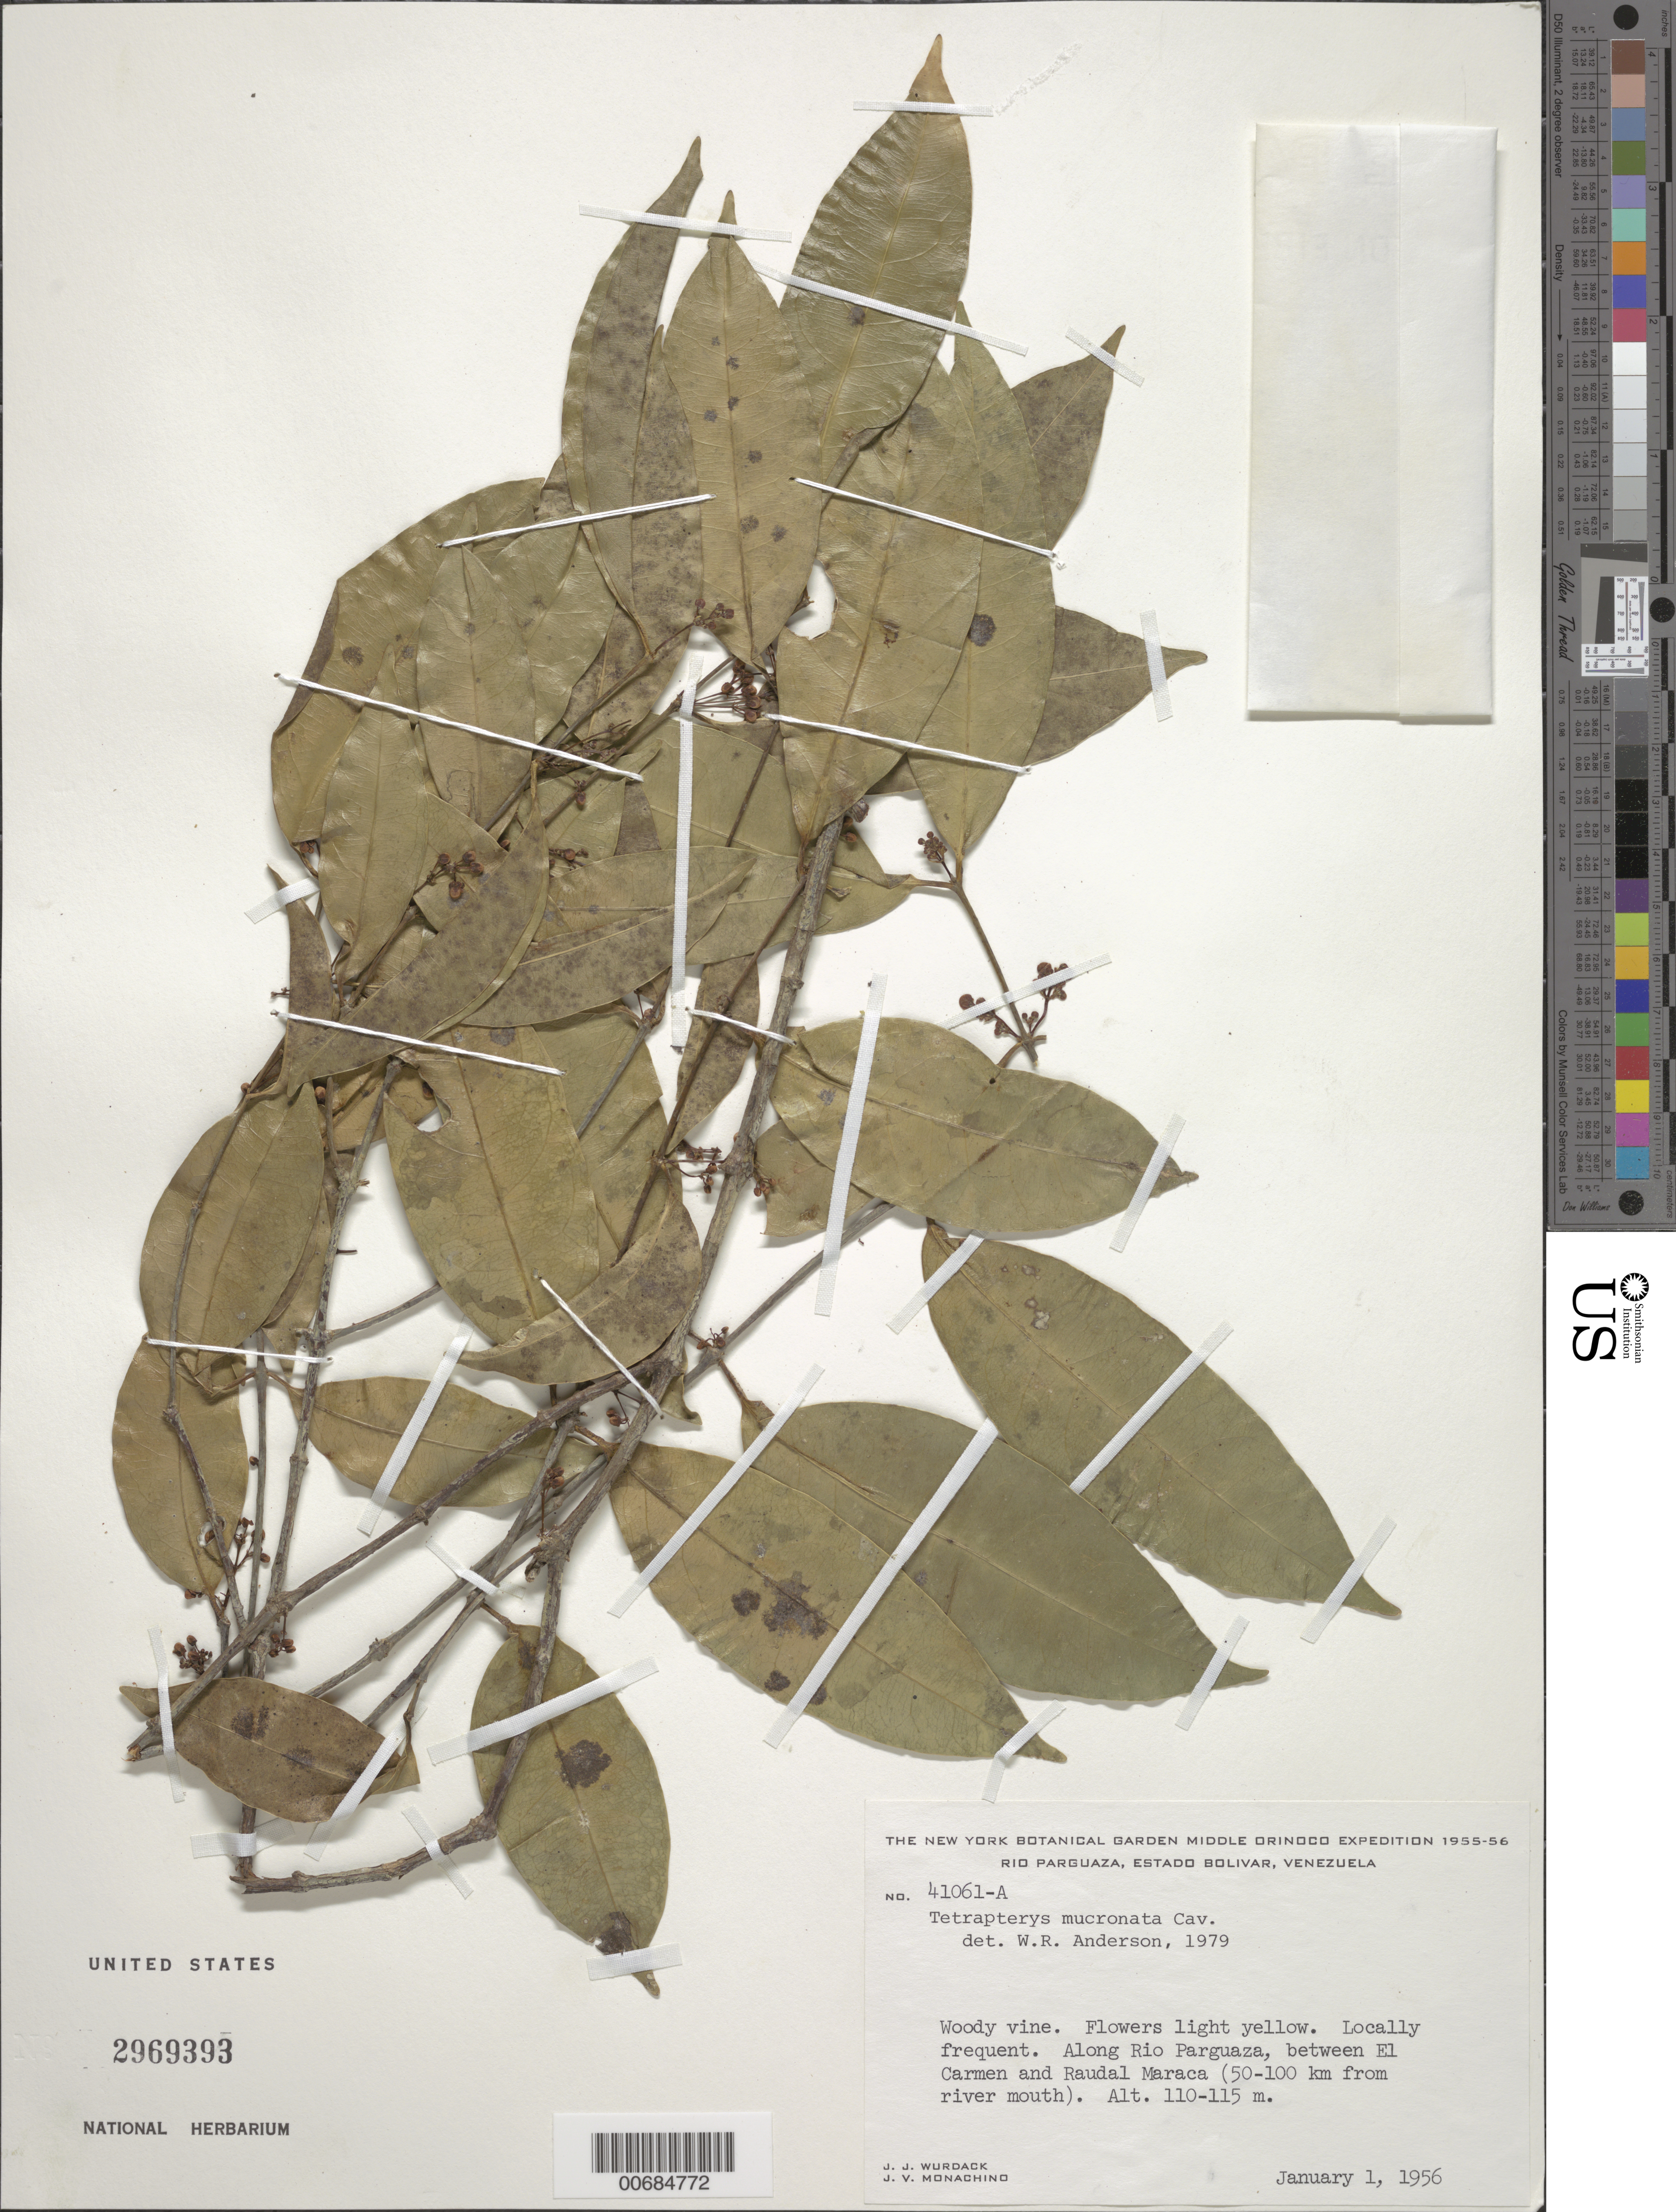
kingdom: Plantae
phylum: Tracheophyta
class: Magnoliopsida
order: Malpighiales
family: Malpighiaceae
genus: Tetrapterys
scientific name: Tetrapterys mucronata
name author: Cav.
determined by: Anderson, W. R., (MICH), University of Michigan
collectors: J. J. Wurdack & J. V. Monachino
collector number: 41061 a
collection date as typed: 1-Jan-56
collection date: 1956-01-01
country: Venezuela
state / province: Bolívar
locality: Río Parguaza, between El Carmen and Raudal Maraca, 50-100 km from river mouth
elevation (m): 110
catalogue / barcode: US 2969393